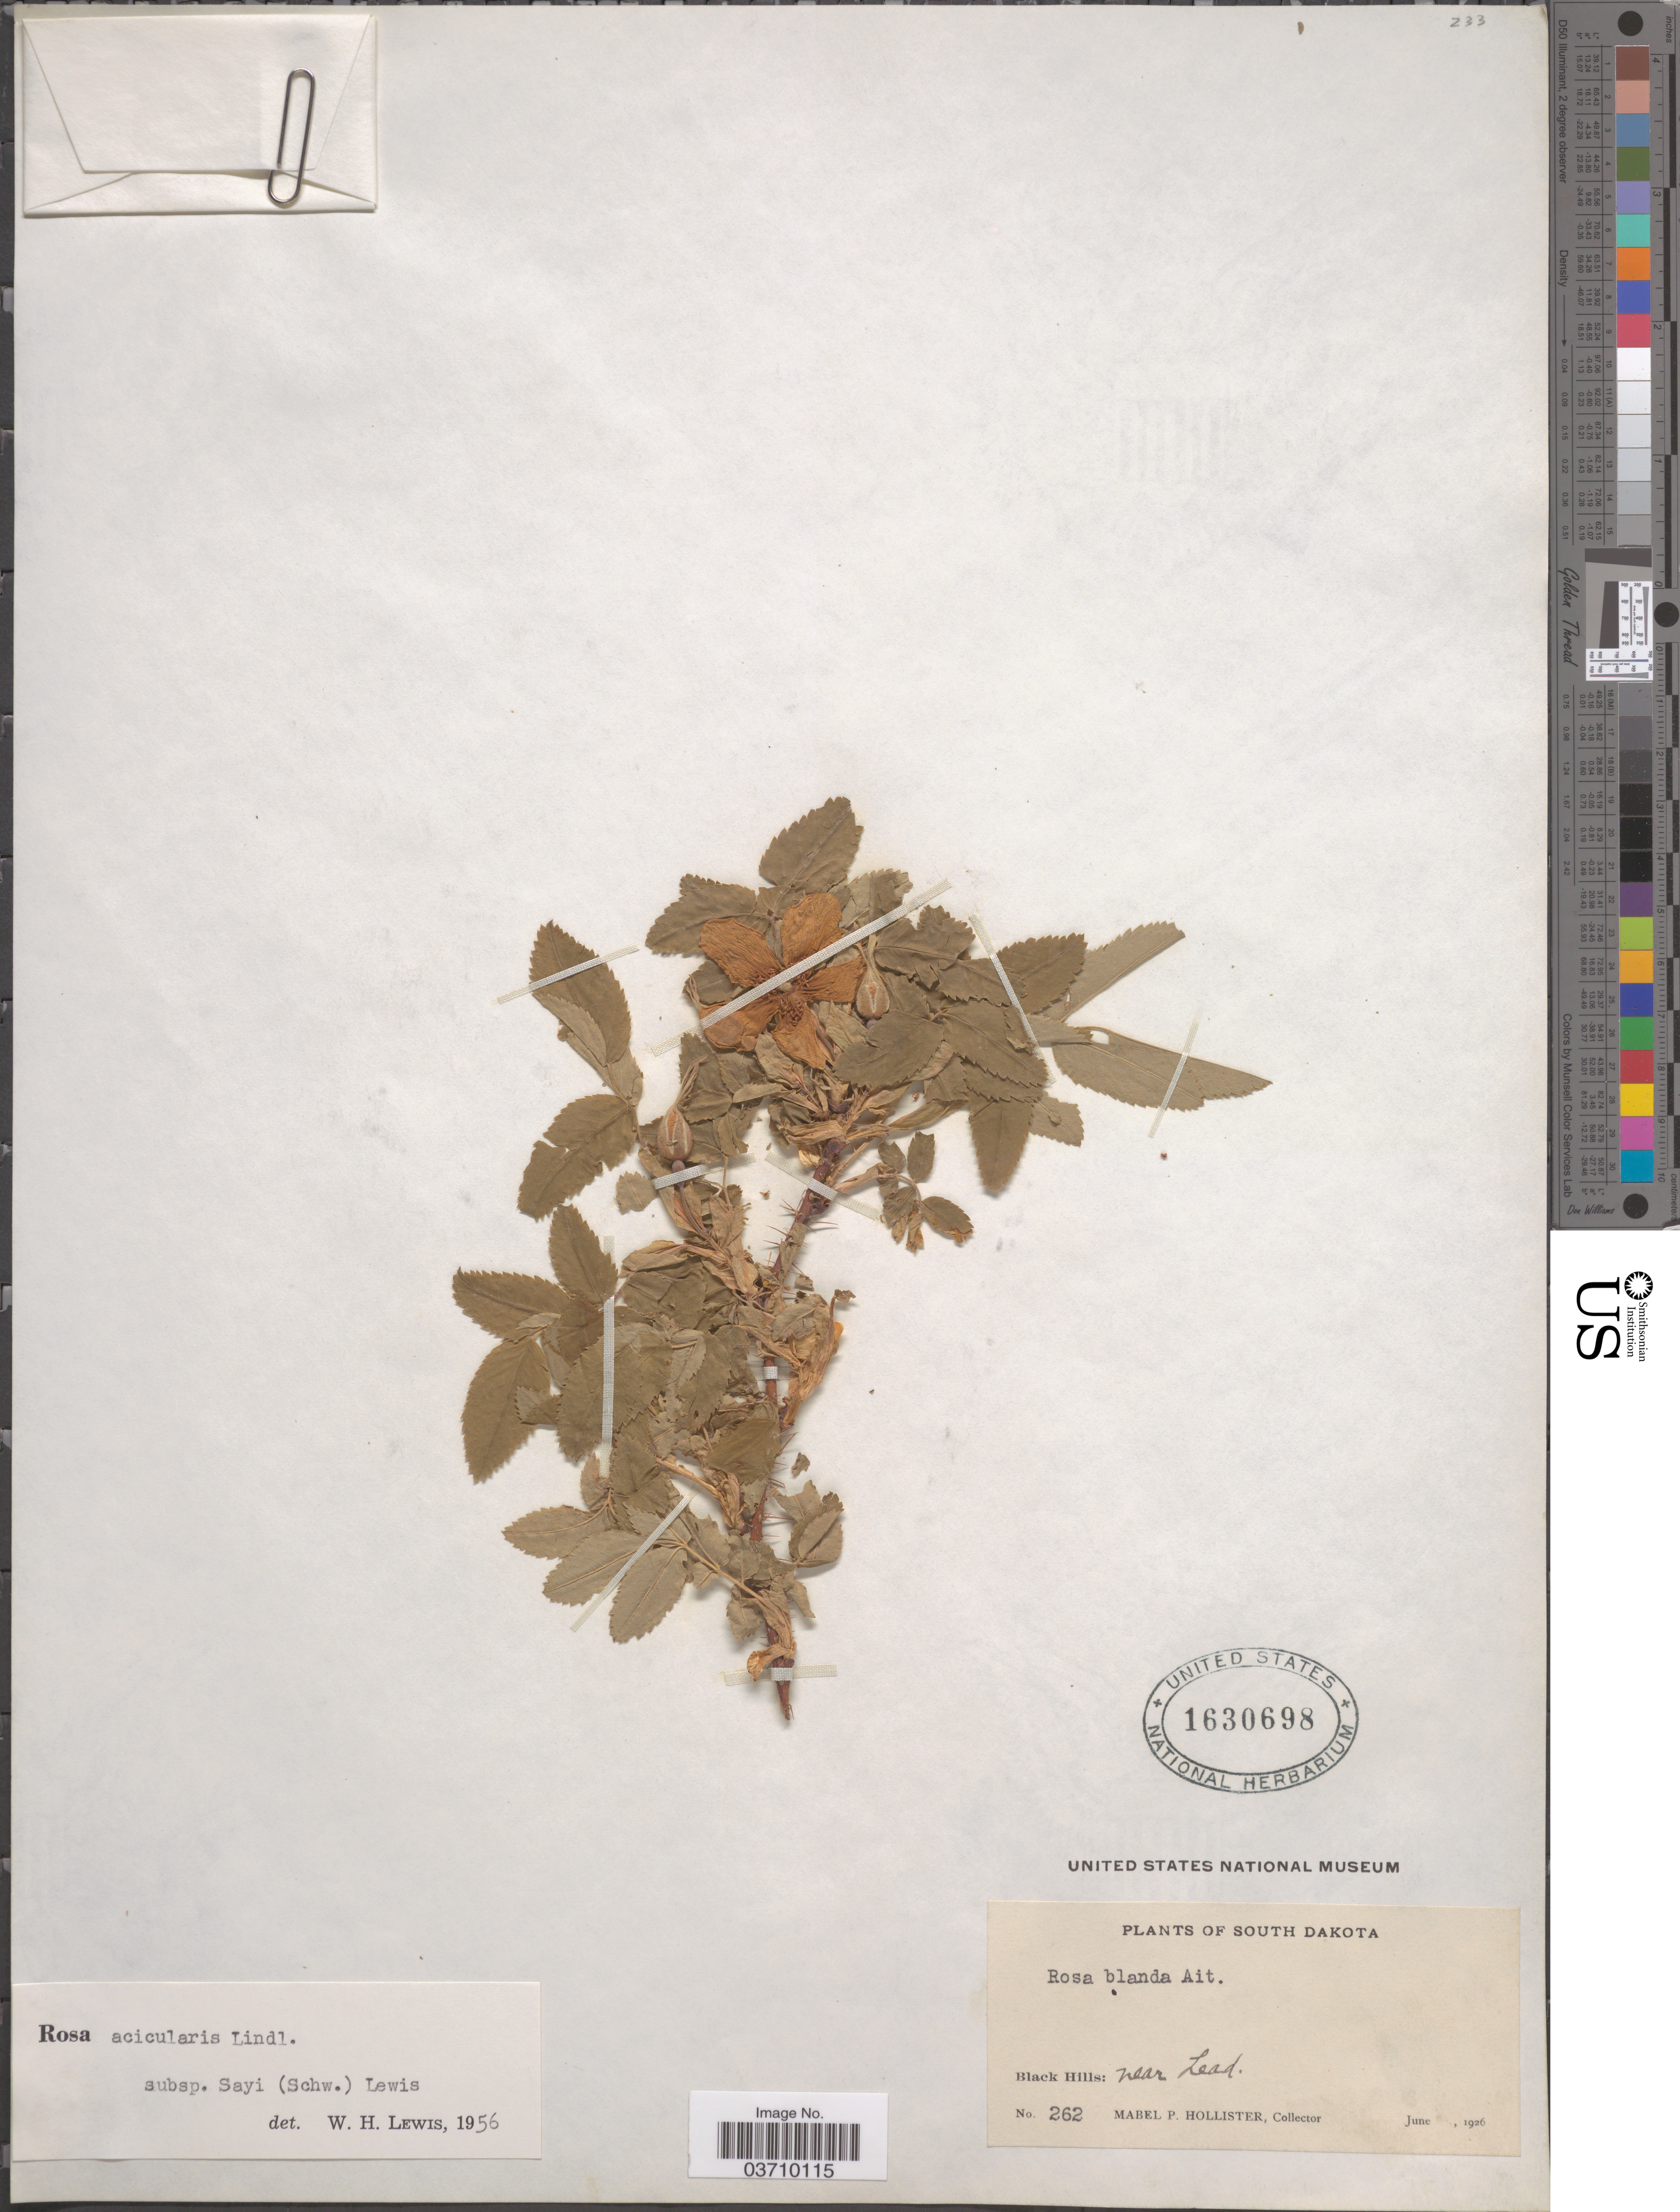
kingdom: Plantae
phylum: Tracheophyta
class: Magnoliopsida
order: Rosales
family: Rosaceae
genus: Rosa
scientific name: Rosa acicularis var. sayi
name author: (Schwein.) Rehder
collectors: M. Hollister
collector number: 262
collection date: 1926-06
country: United States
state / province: South Dakota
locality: Black Hills: near Lead.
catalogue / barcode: US 1630698